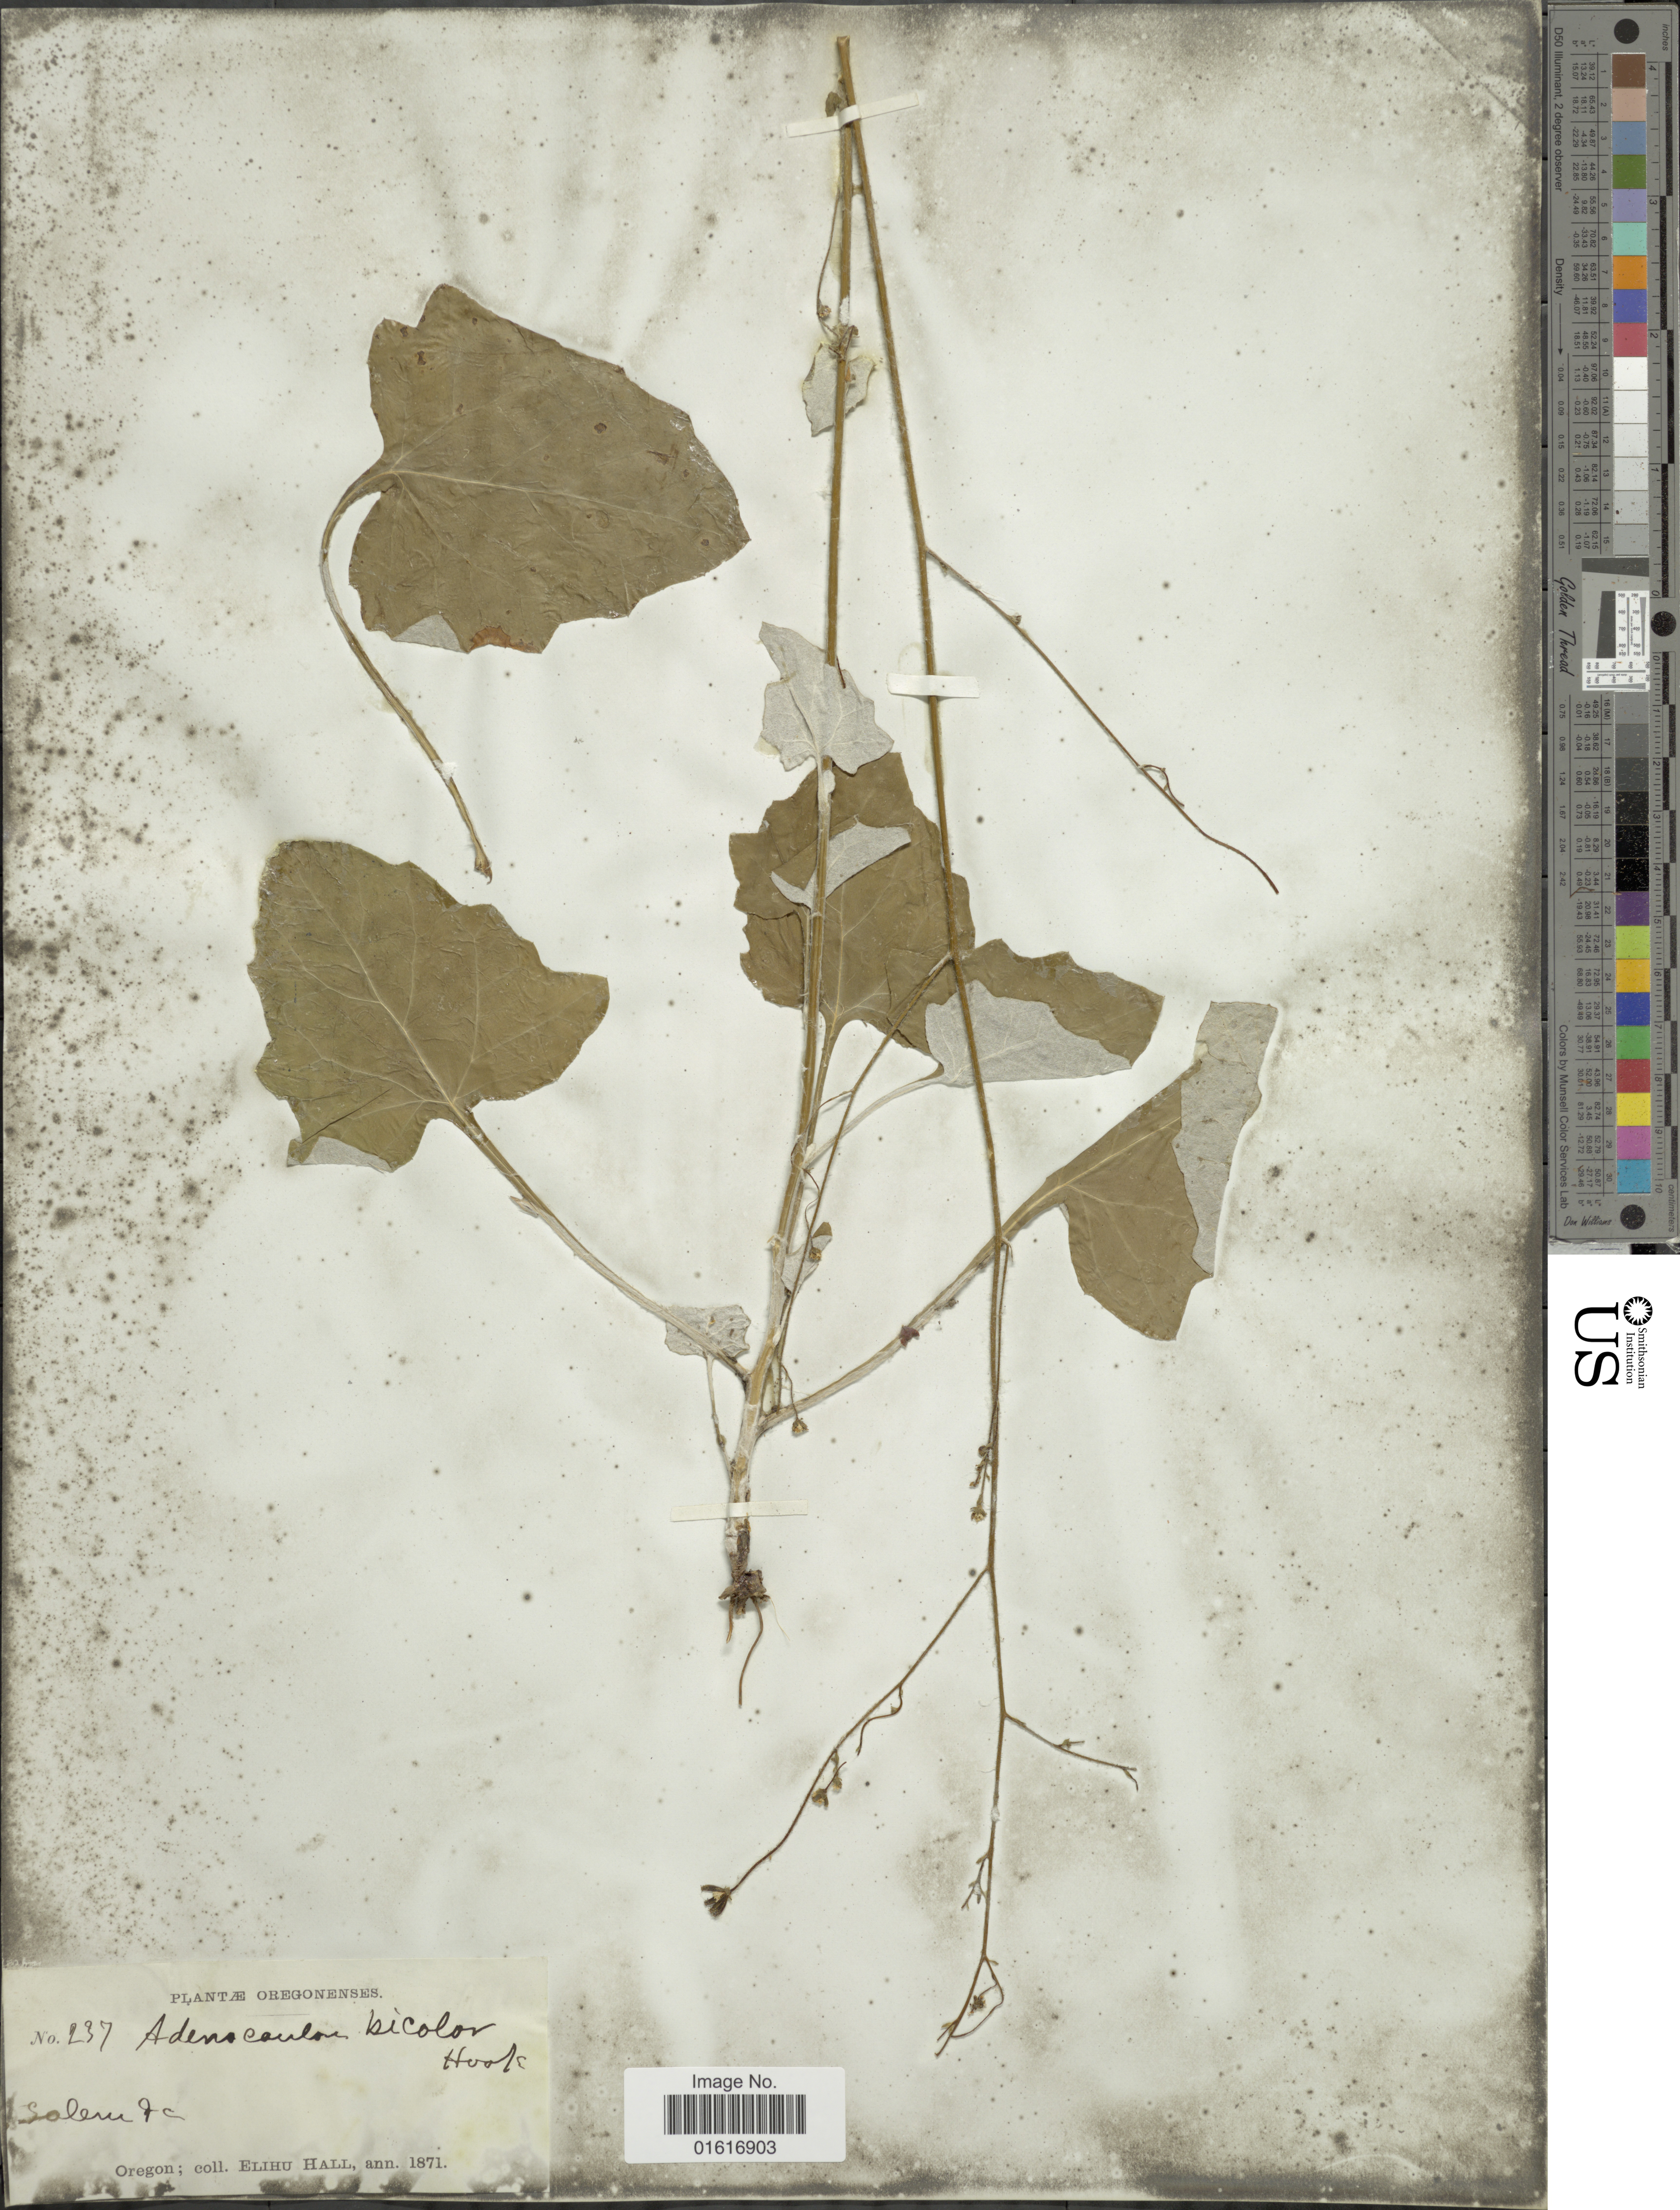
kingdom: Plantae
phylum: Tracheophyta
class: Magnoliopsida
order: Asterales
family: Asteraceae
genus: Adenocaulon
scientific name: Adenocaulon bicolor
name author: Hook.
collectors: E. Hall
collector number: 237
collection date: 1871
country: United States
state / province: Oregon